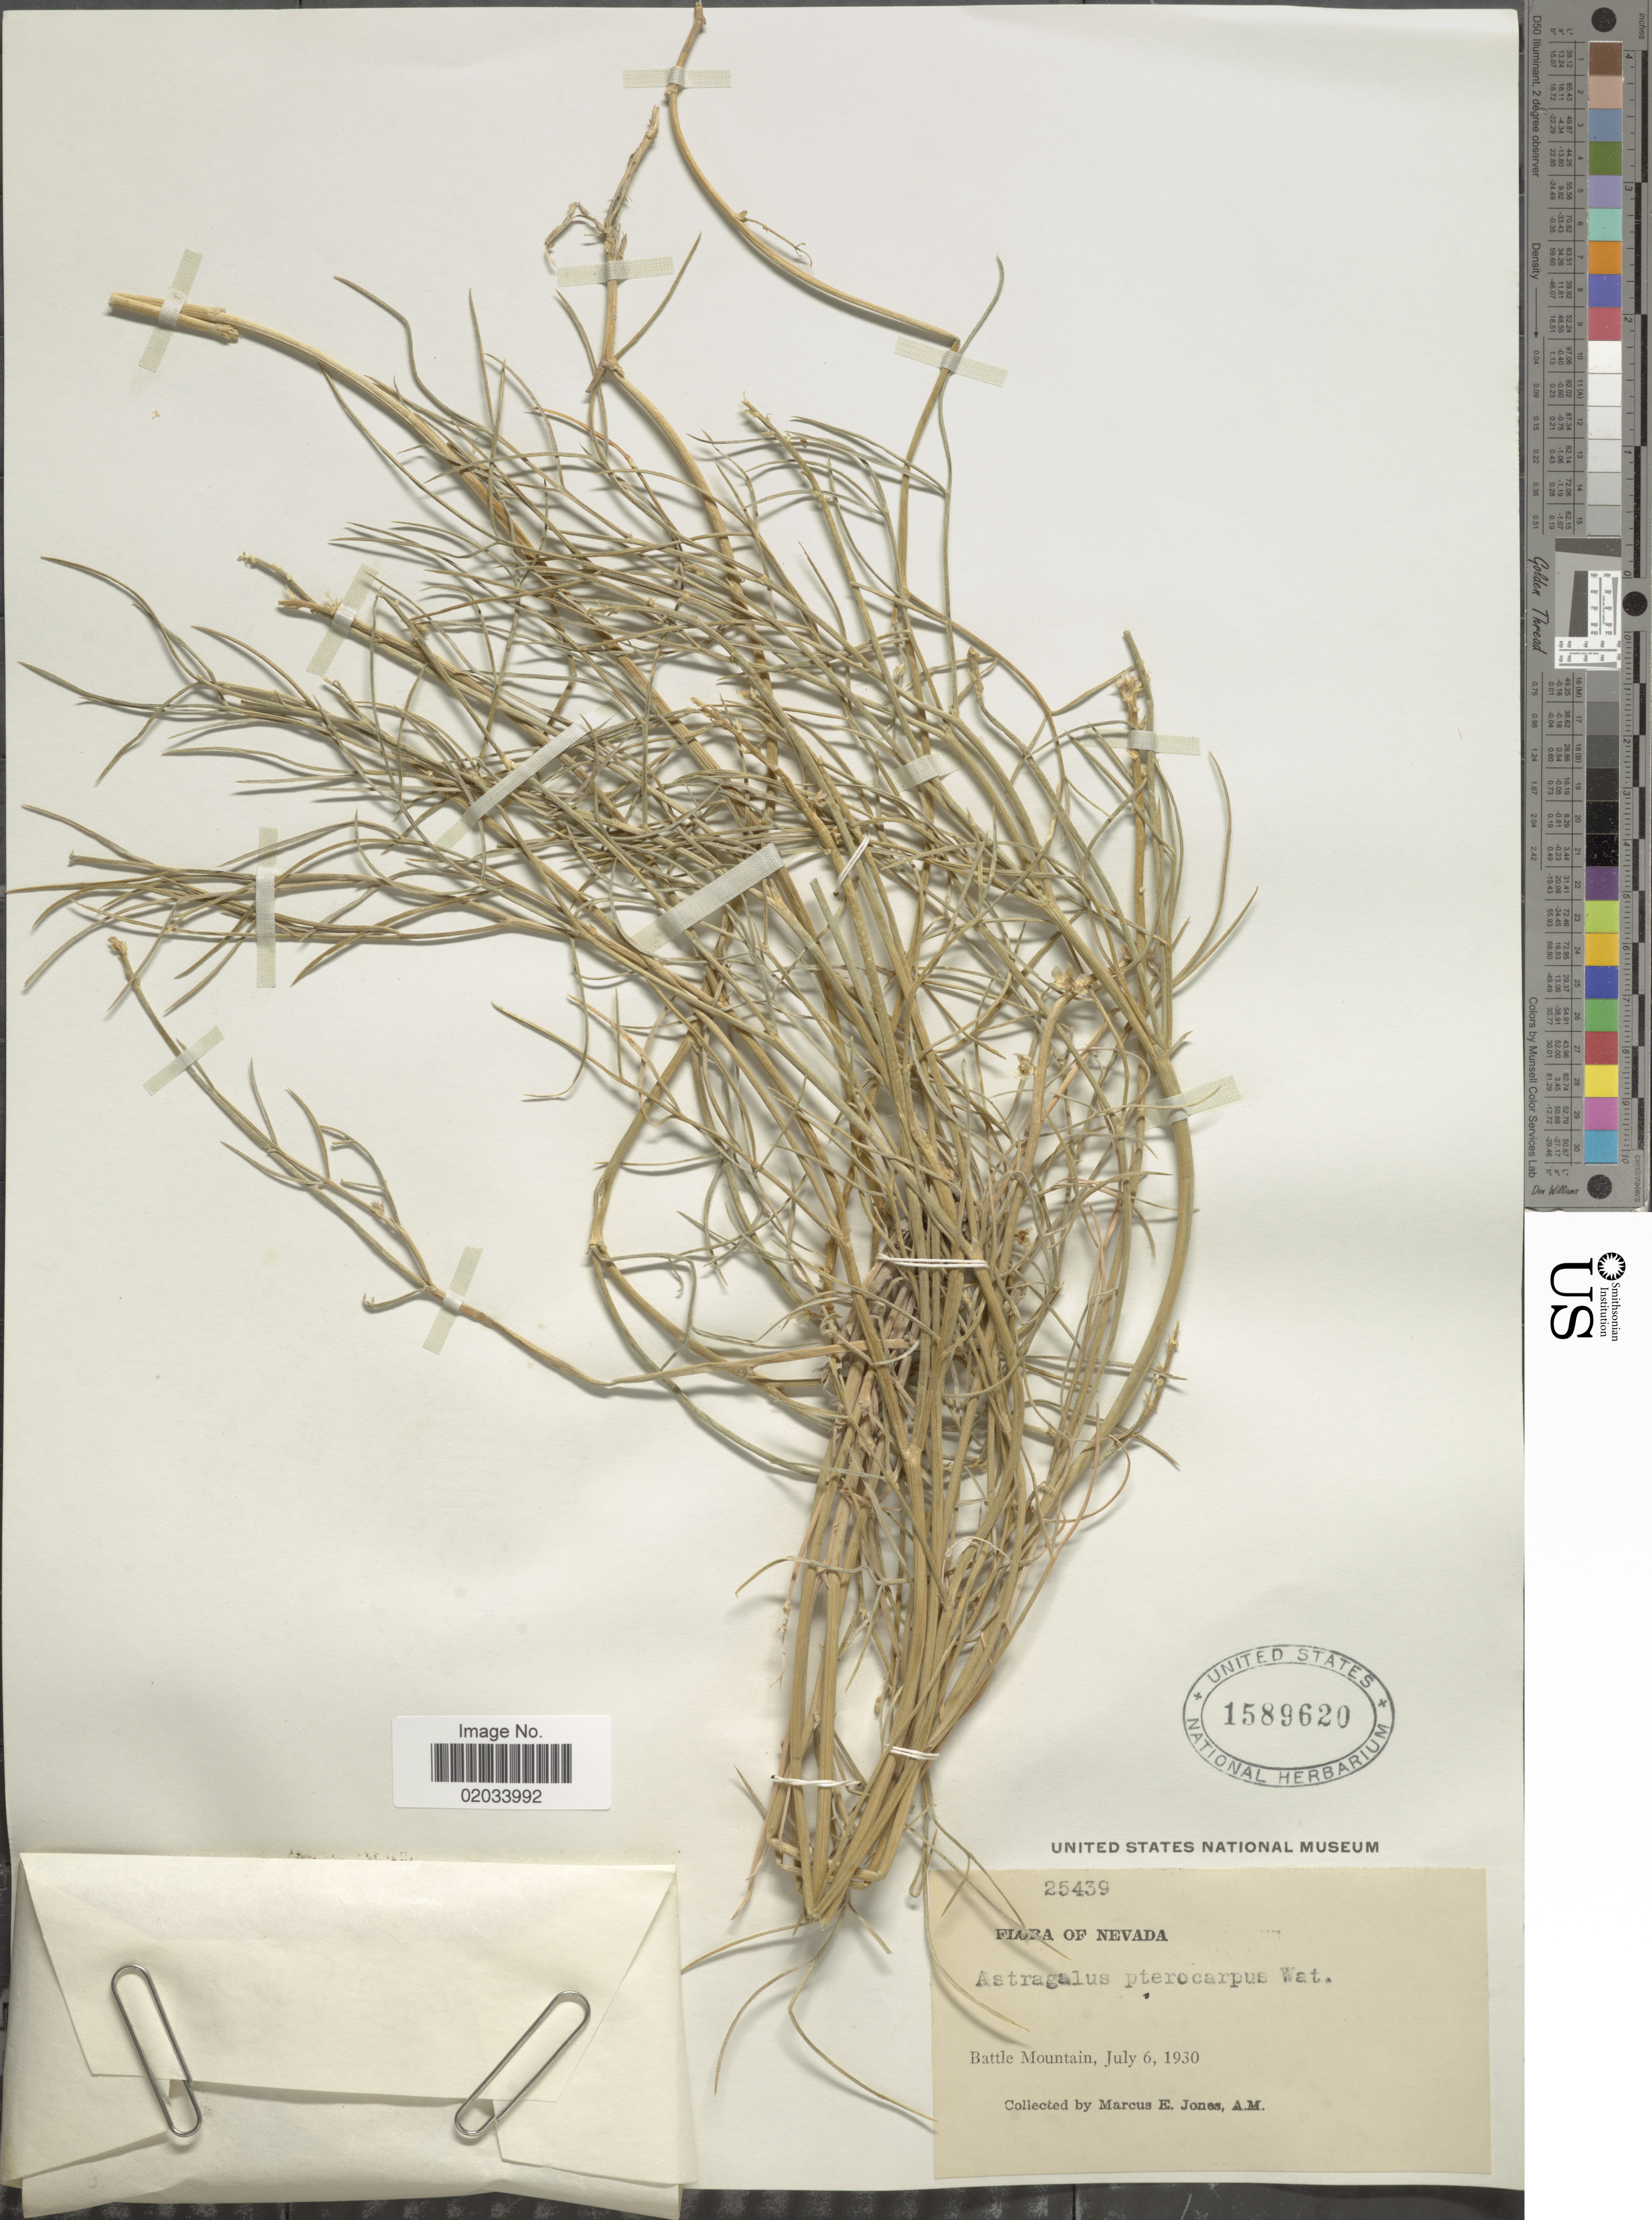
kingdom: Plantae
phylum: Tracheophyta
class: Magnoliopsida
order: Fabales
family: Fabaceae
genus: Astragalus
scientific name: Astragalus pterocarpus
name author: S. Watson in C. King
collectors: M. E. Jones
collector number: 25439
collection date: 1930-07-06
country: United States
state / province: Nevada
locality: Battle Mountain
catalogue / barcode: US 1589620